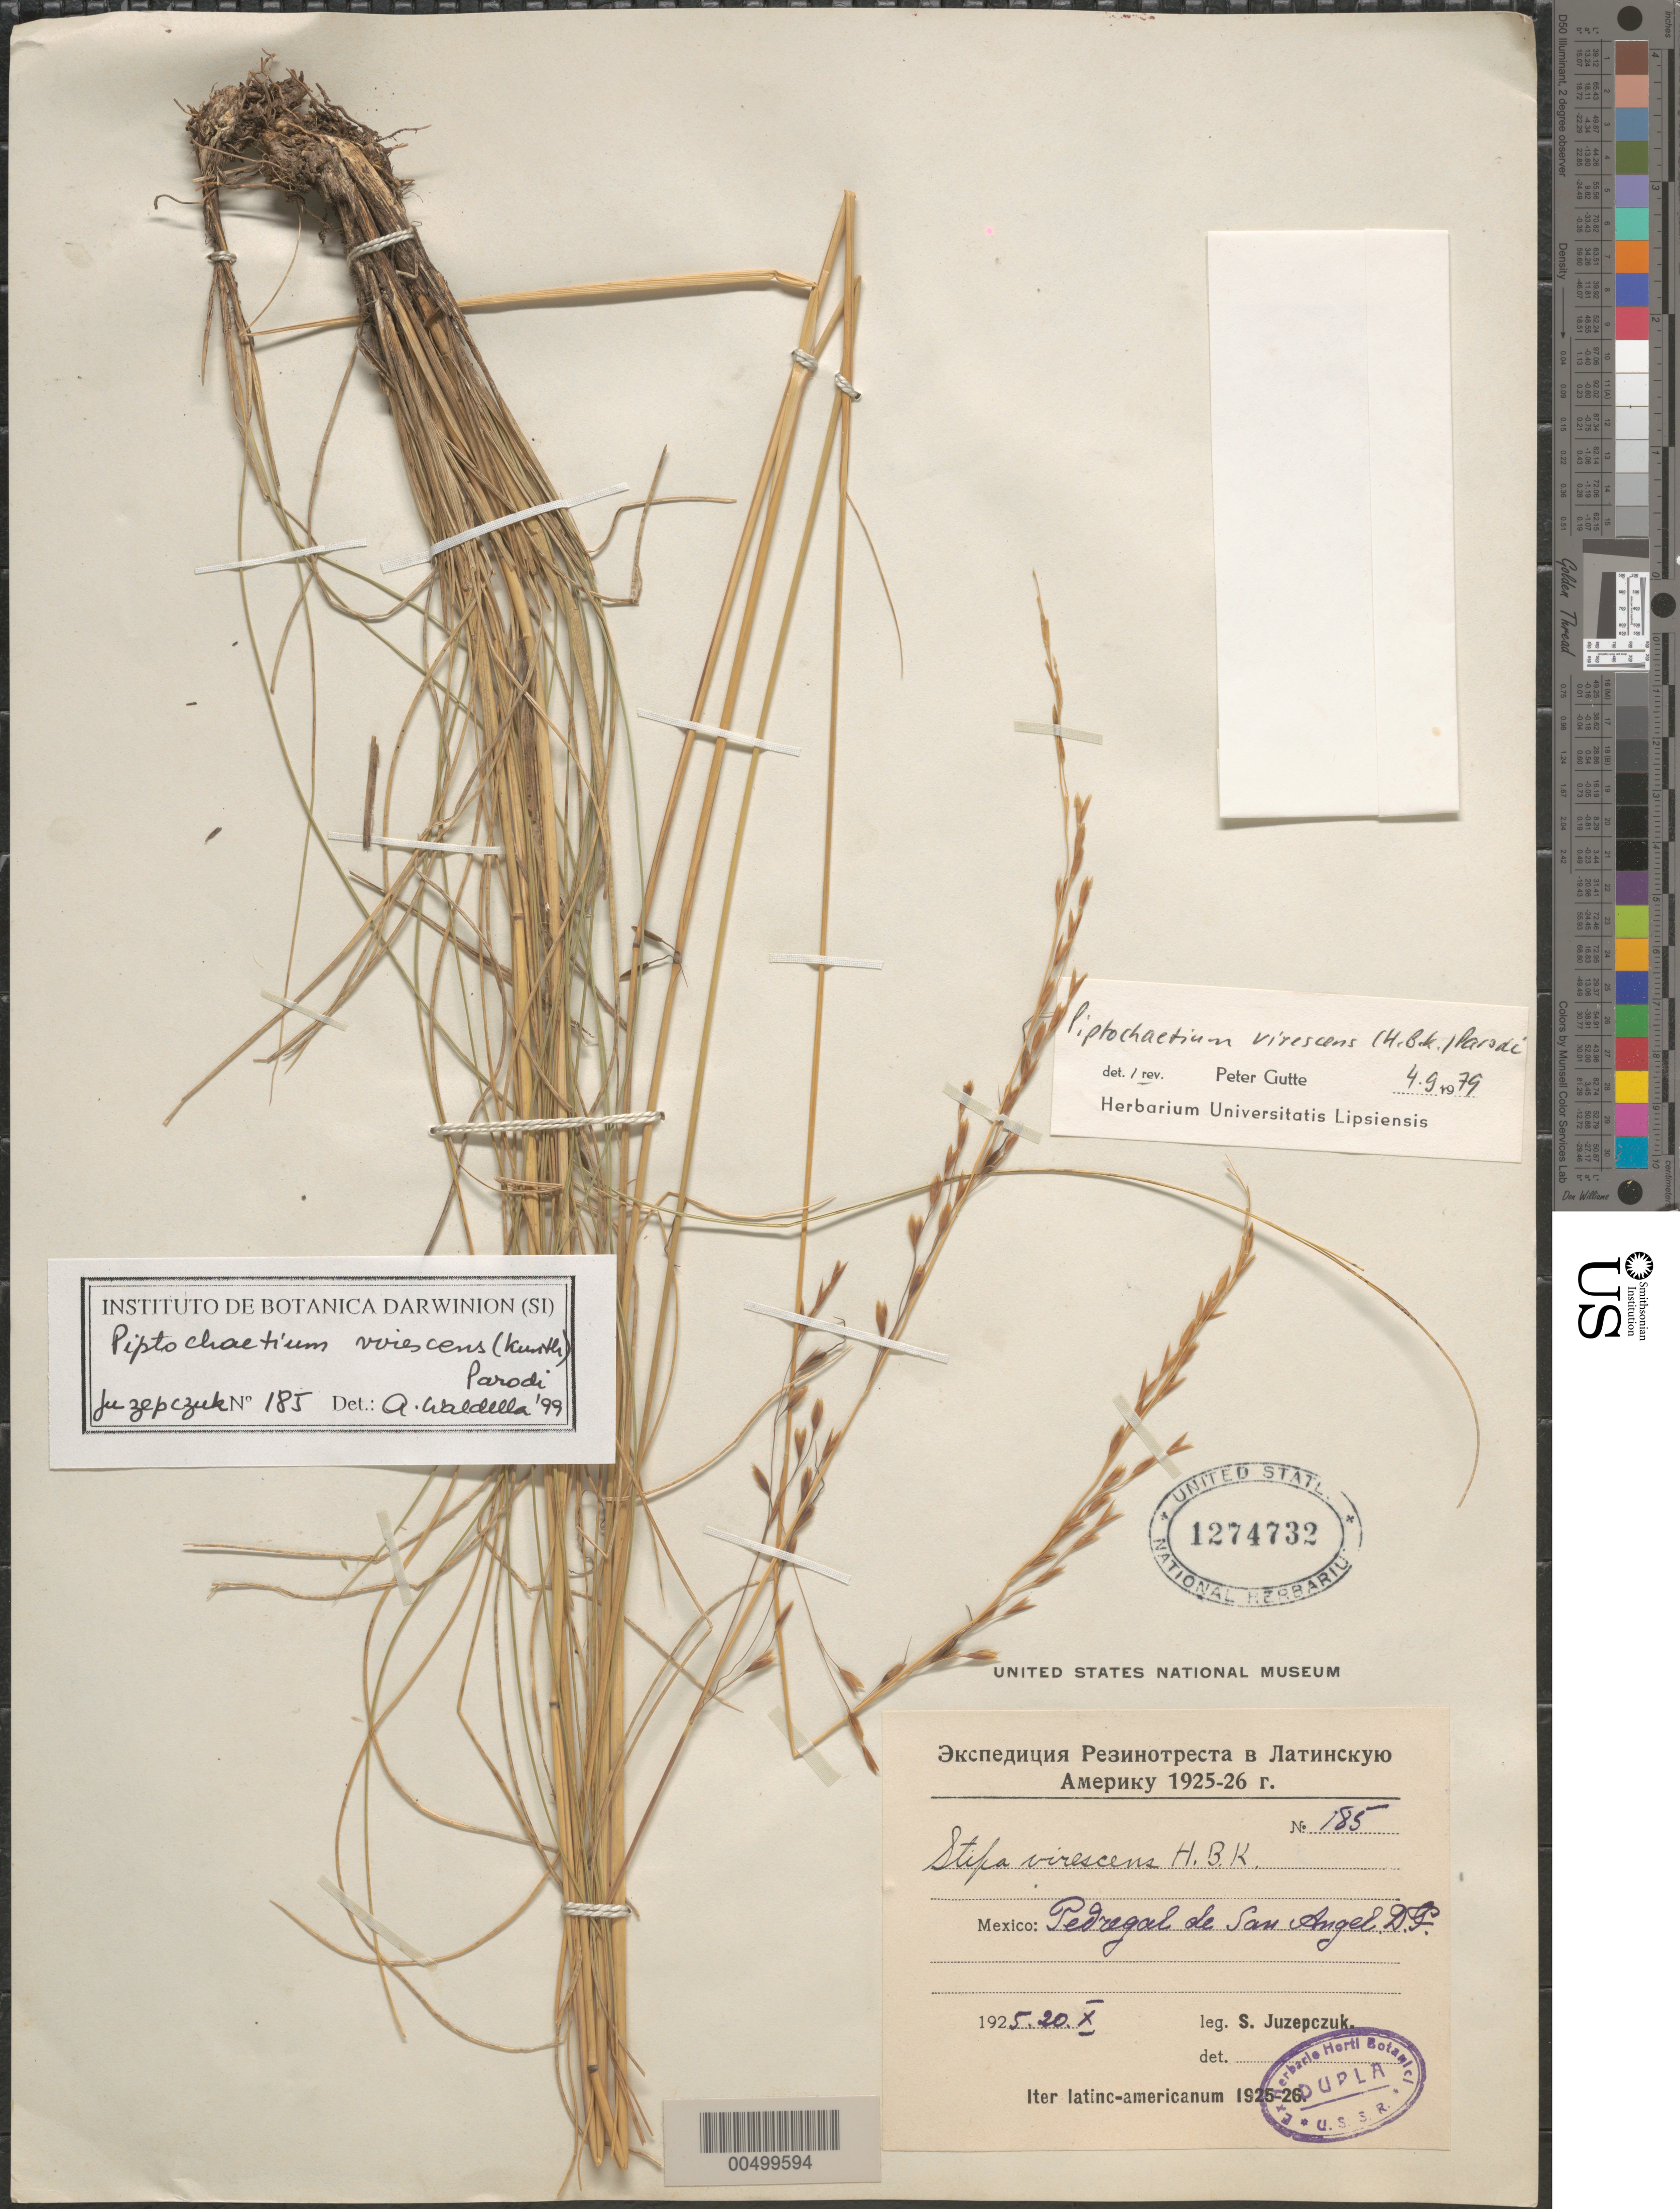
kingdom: Plantae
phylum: Tracheophyta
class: Liliopsida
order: Poales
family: Poaceae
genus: Piptochaetium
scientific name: Piptochaetium virescens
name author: (Kunth) Parodi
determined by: Gutte, P.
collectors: S. V. Juzepczuk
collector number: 185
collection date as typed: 20 Oct 1925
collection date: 1925-10-20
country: Mexico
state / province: Distrito Federal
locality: Pedregal de San Angel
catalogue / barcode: US 1274732